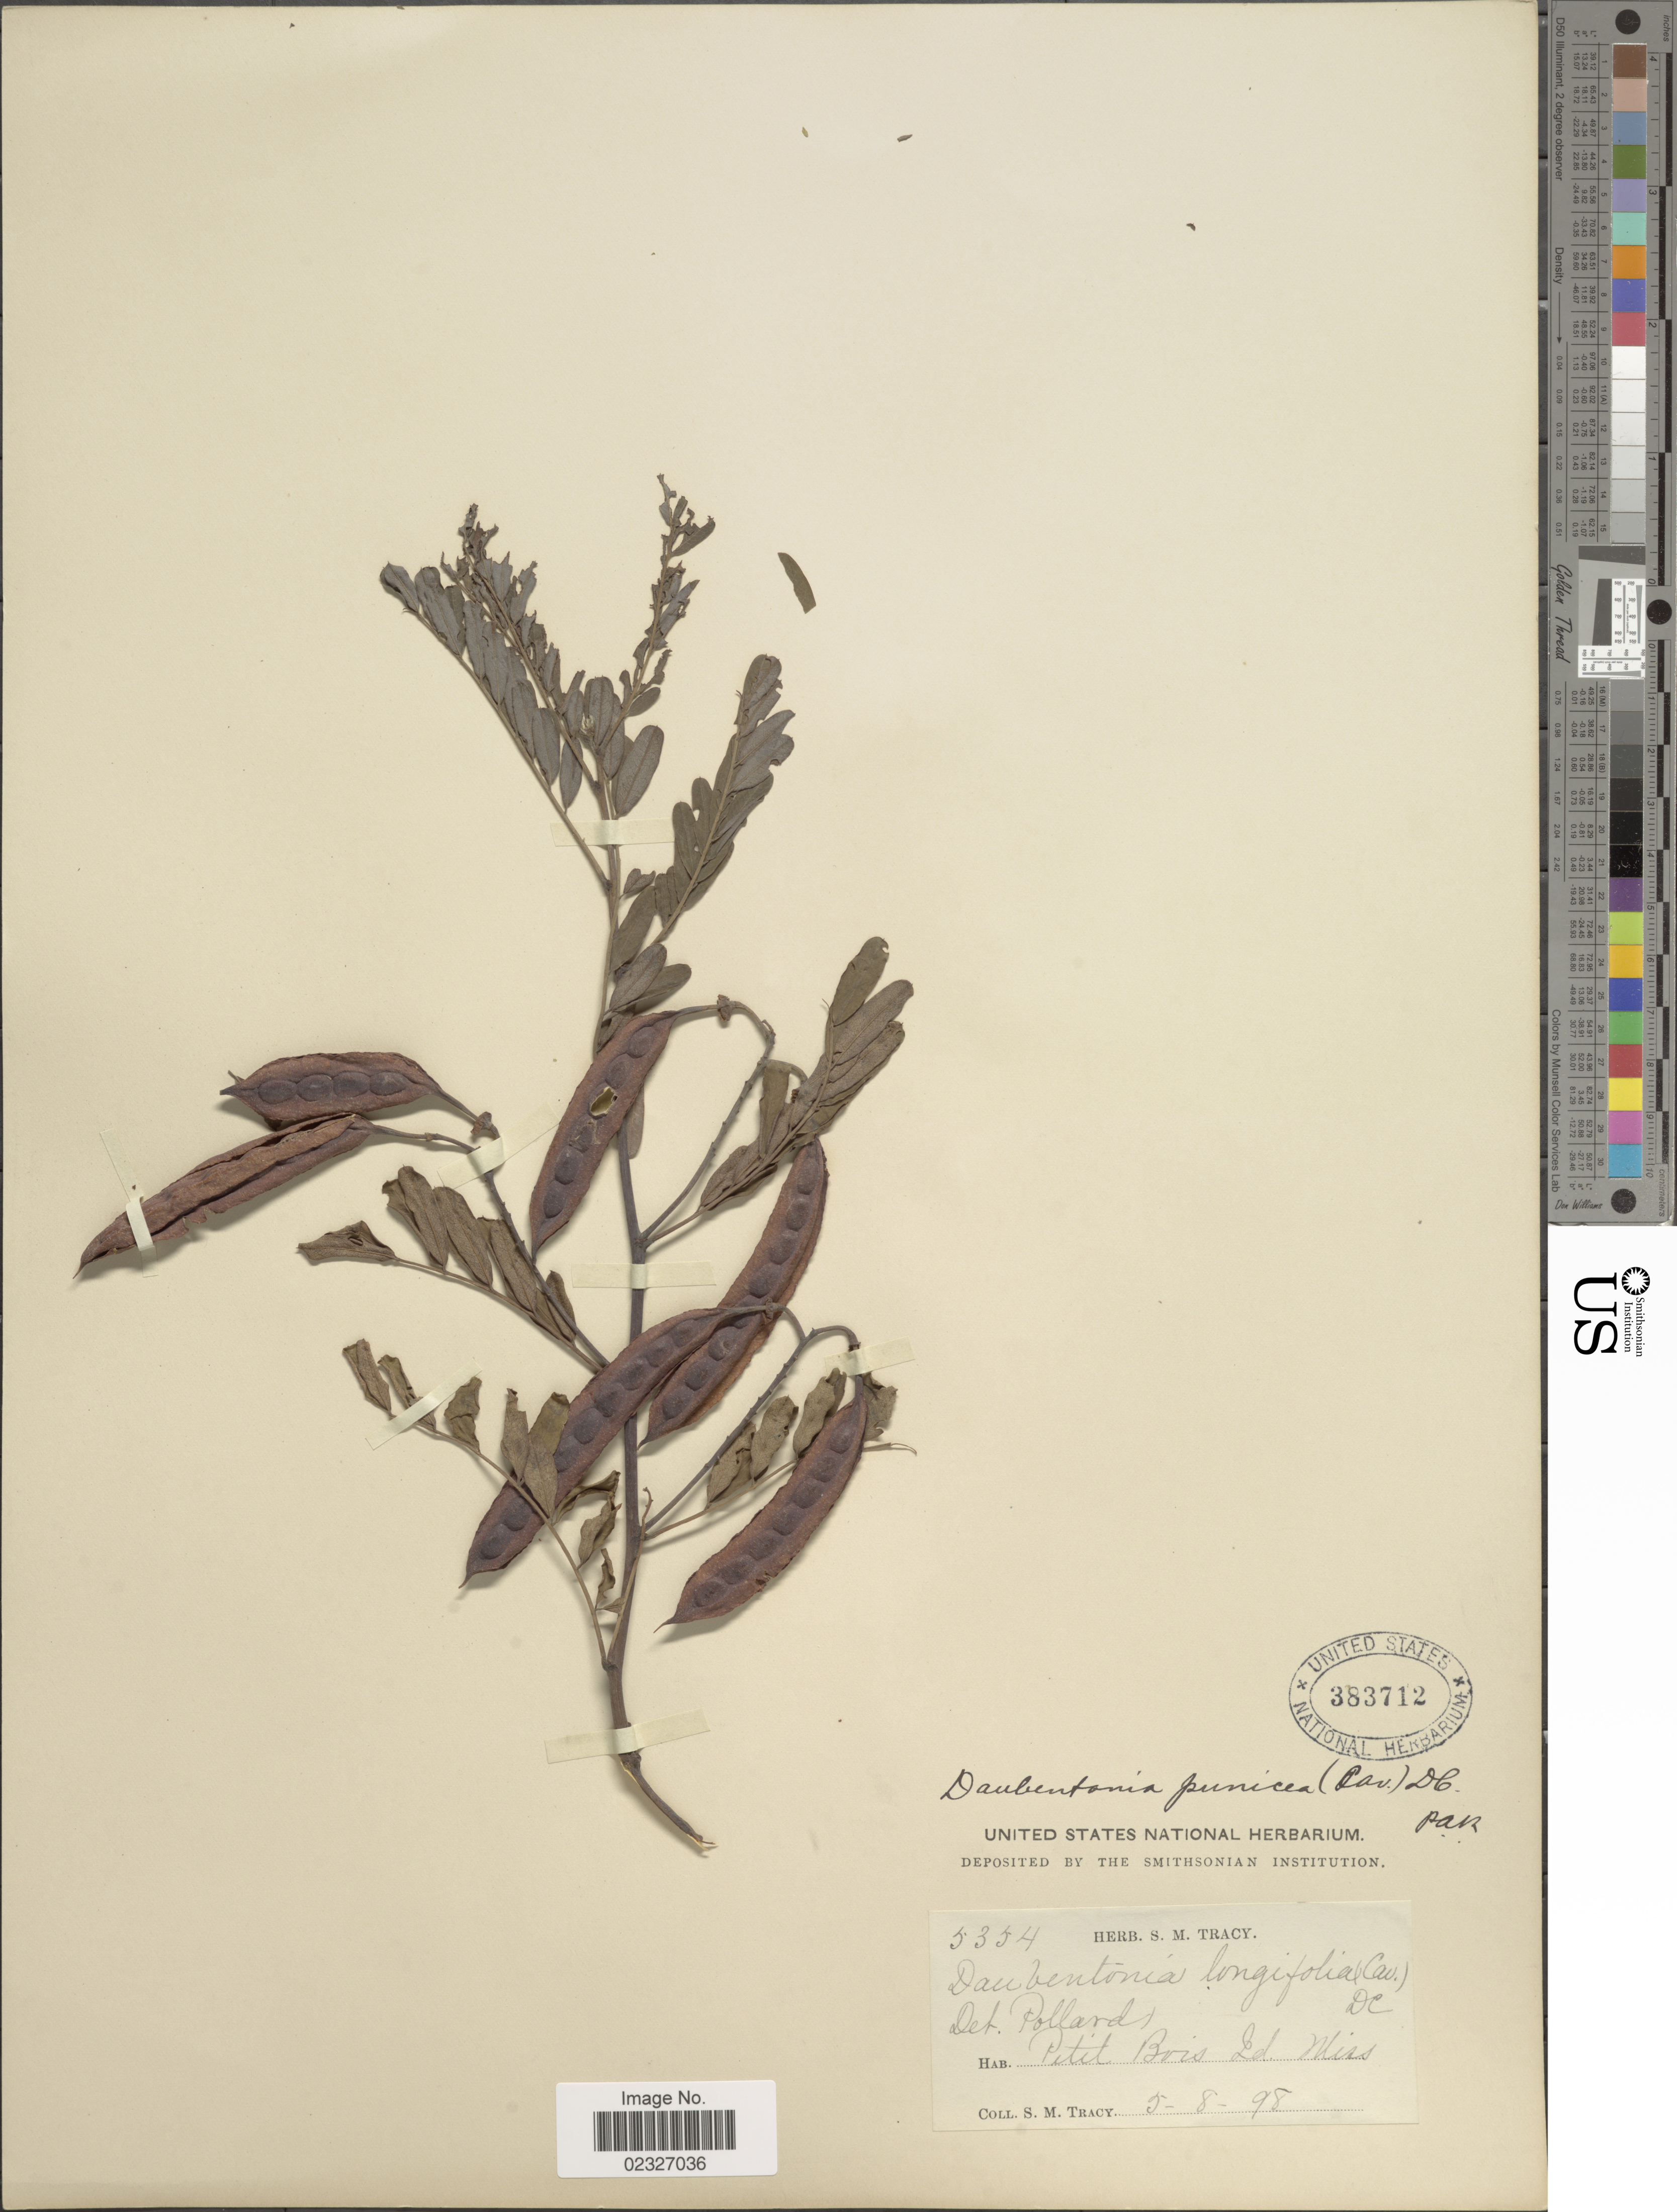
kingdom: Plantae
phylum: Tracheophyta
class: Magnoliopsida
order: Fabales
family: Fabaceae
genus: Sesbania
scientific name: Sesbania punicea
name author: (Cav.) Benth.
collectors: S. M. Tracy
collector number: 5354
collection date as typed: Transcribed d/m/y: 8/5/98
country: United States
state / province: Mississippi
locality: Petit Bois Ld.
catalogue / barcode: US 383712